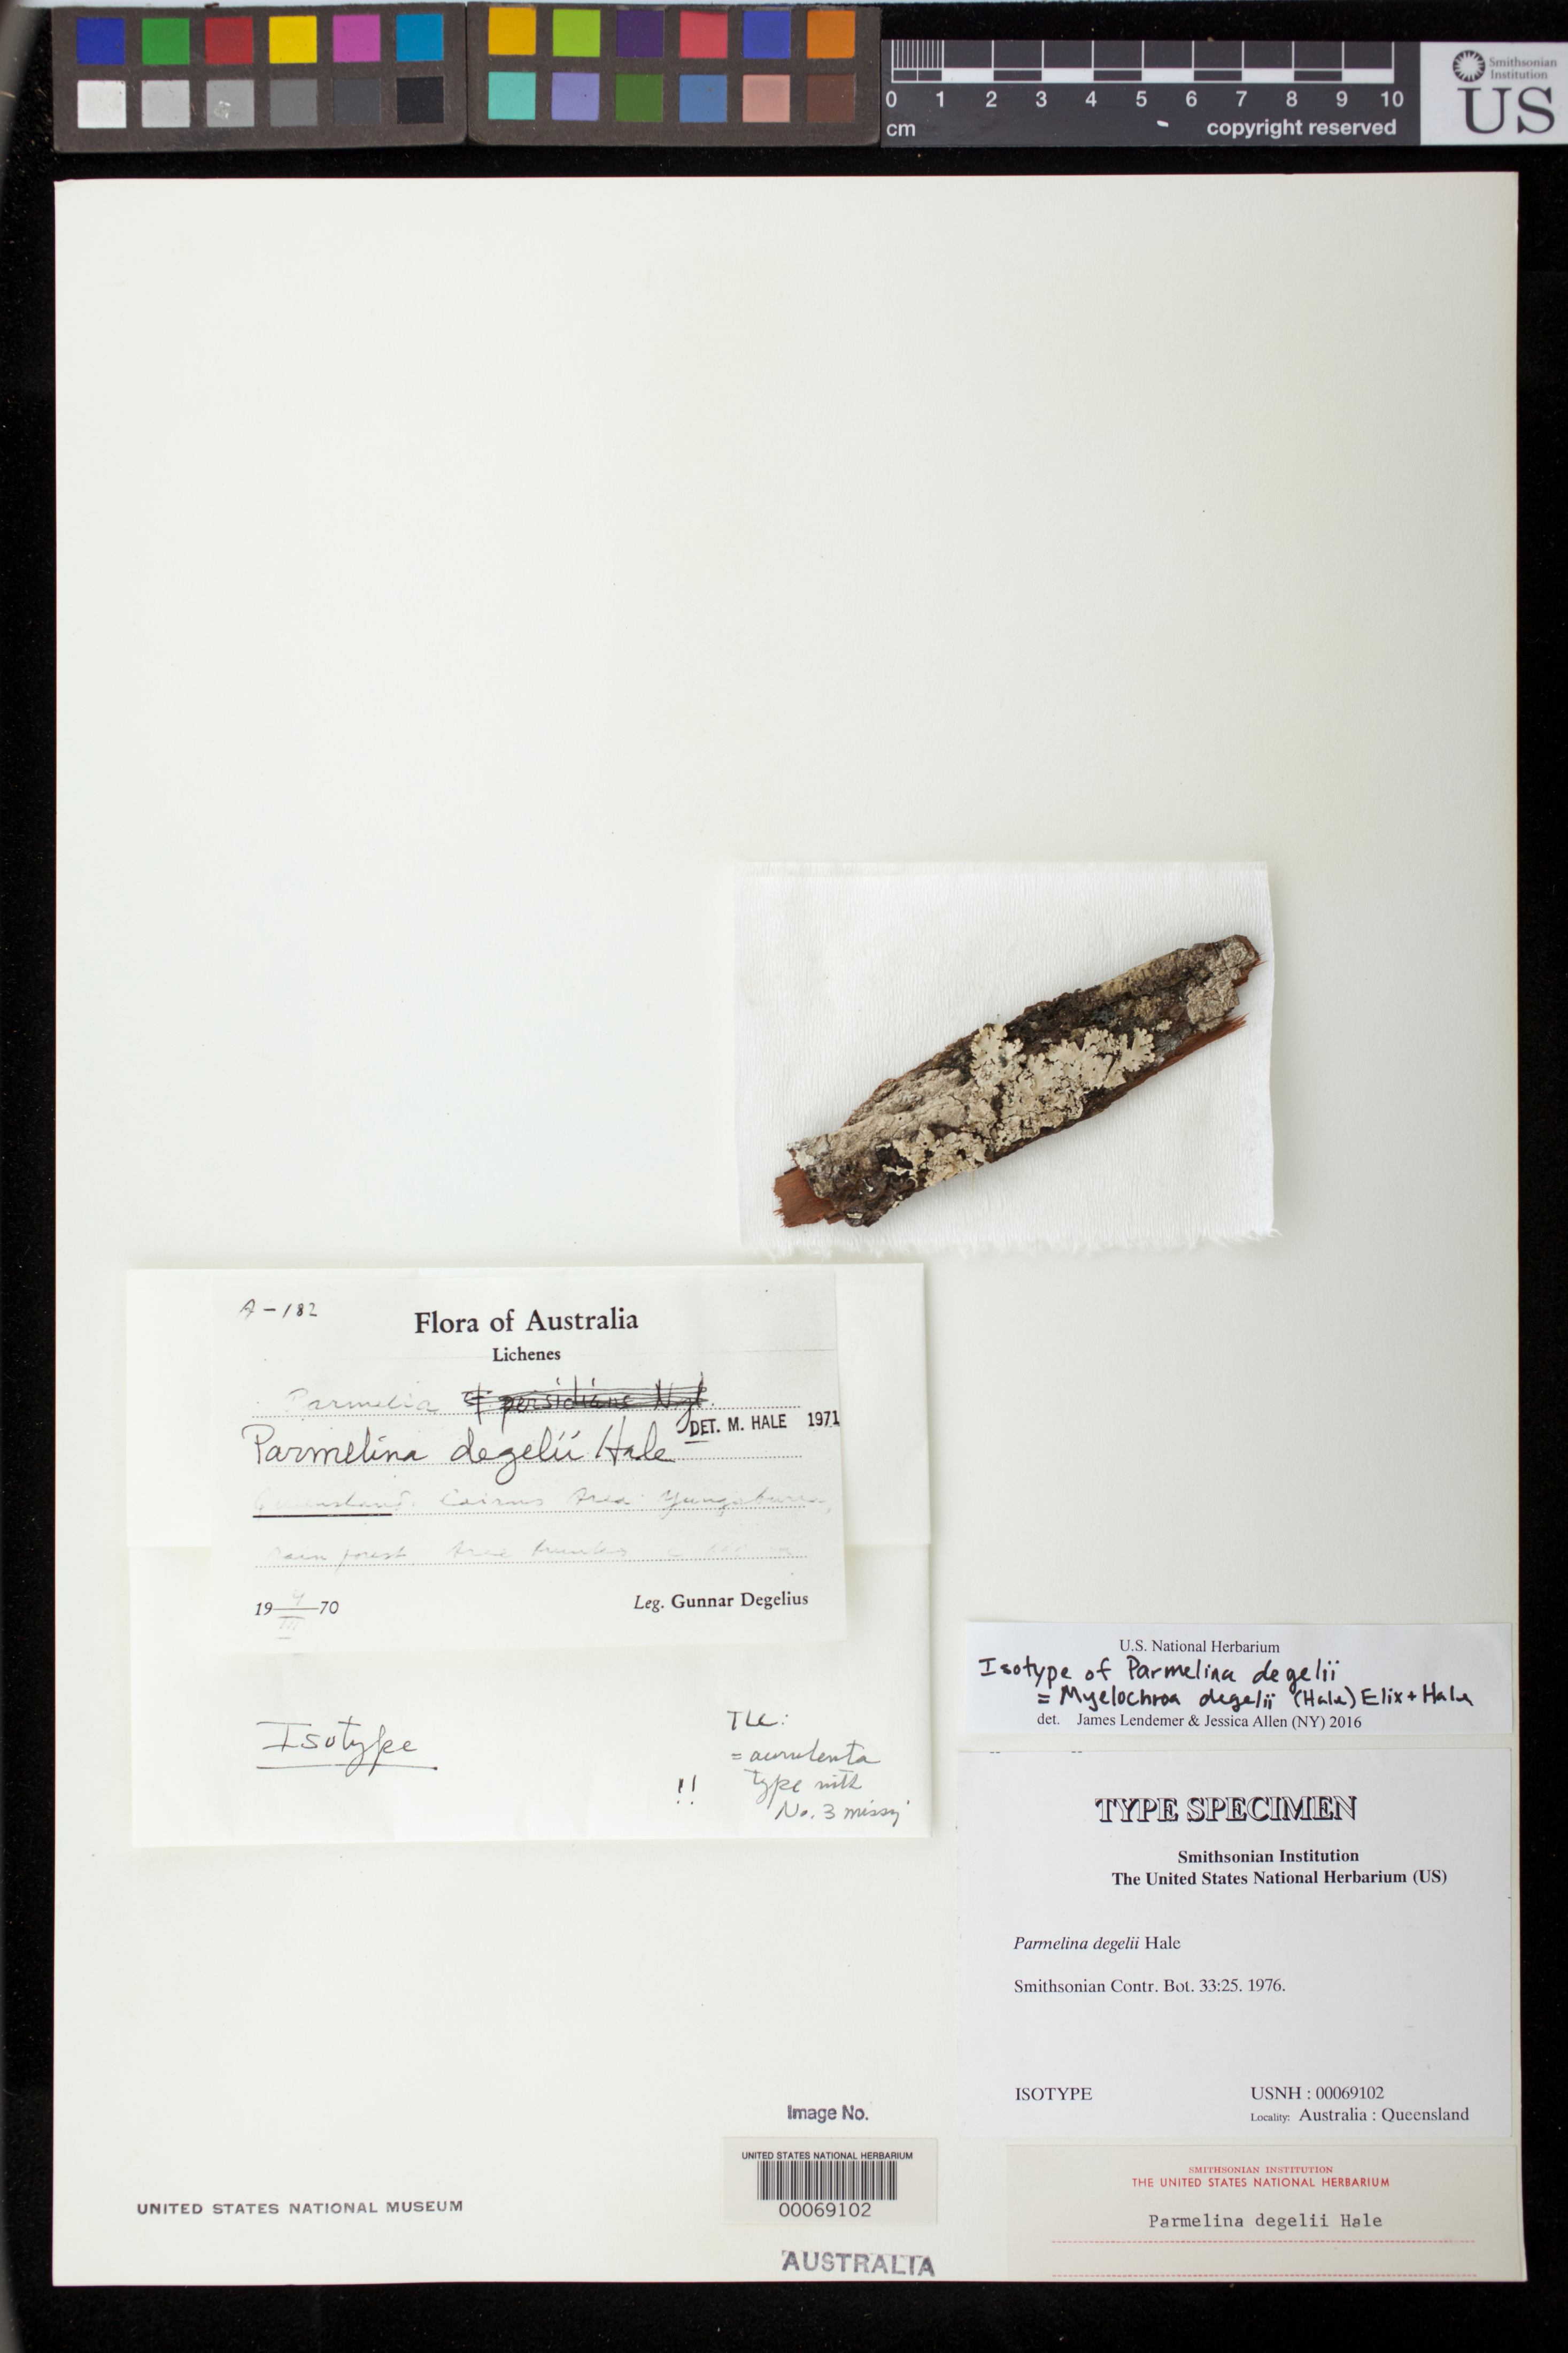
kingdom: Fungi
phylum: Ascomycota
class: Lecanoromycetes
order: Lecanorales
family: Parmeliaceae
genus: Parmelina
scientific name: Parmelina degelii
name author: Hale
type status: Isotype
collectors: G. B. F. Degelius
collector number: A-182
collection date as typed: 04 Mar 1970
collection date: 1970-03-04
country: Australia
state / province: Queensland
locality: Cairns Cove.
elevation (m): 600